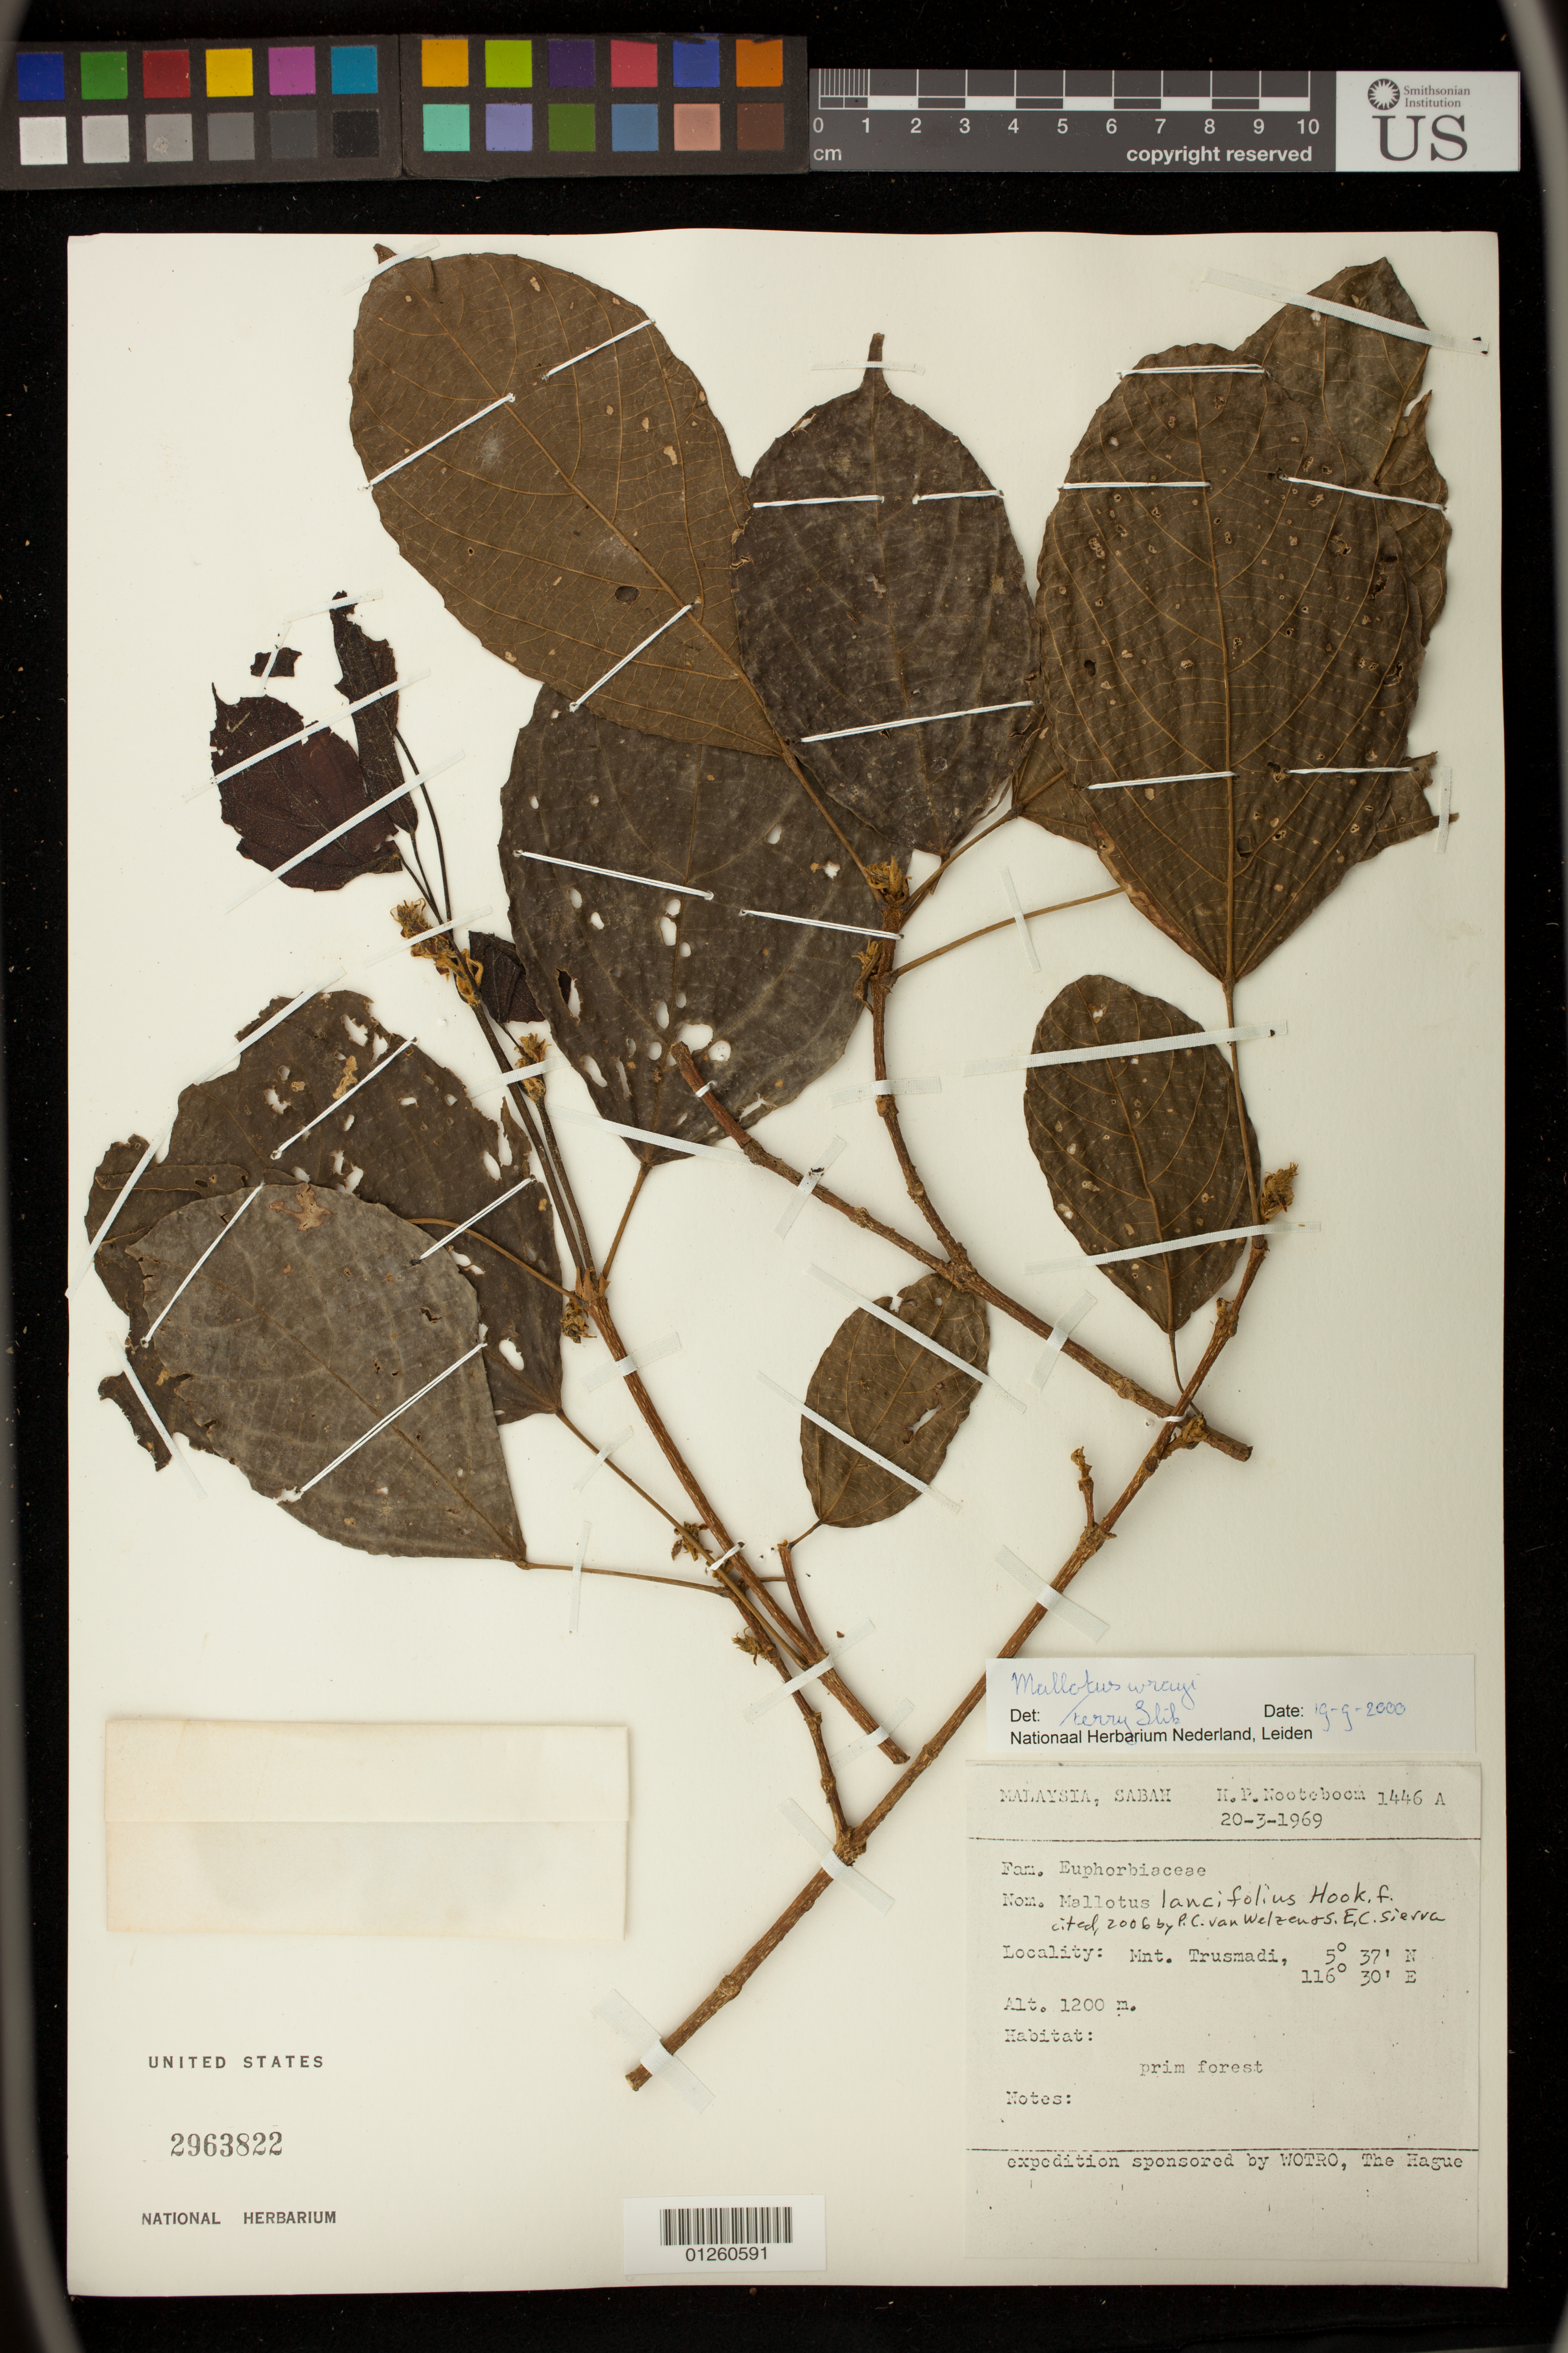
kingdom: Plantae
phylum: Tracheophyta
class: Magnoliopsida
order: Malpighiales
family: Euphorbiaceae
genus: Mallotus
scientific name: Mallotus lanceifolius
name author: Hook. f.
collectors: H. P. Nooteboom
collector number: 1446 A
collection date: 1969-03-20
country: Malaysia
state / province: Sabah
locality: Mnt Trusmadi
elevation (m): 1200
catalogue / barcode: US 2963822